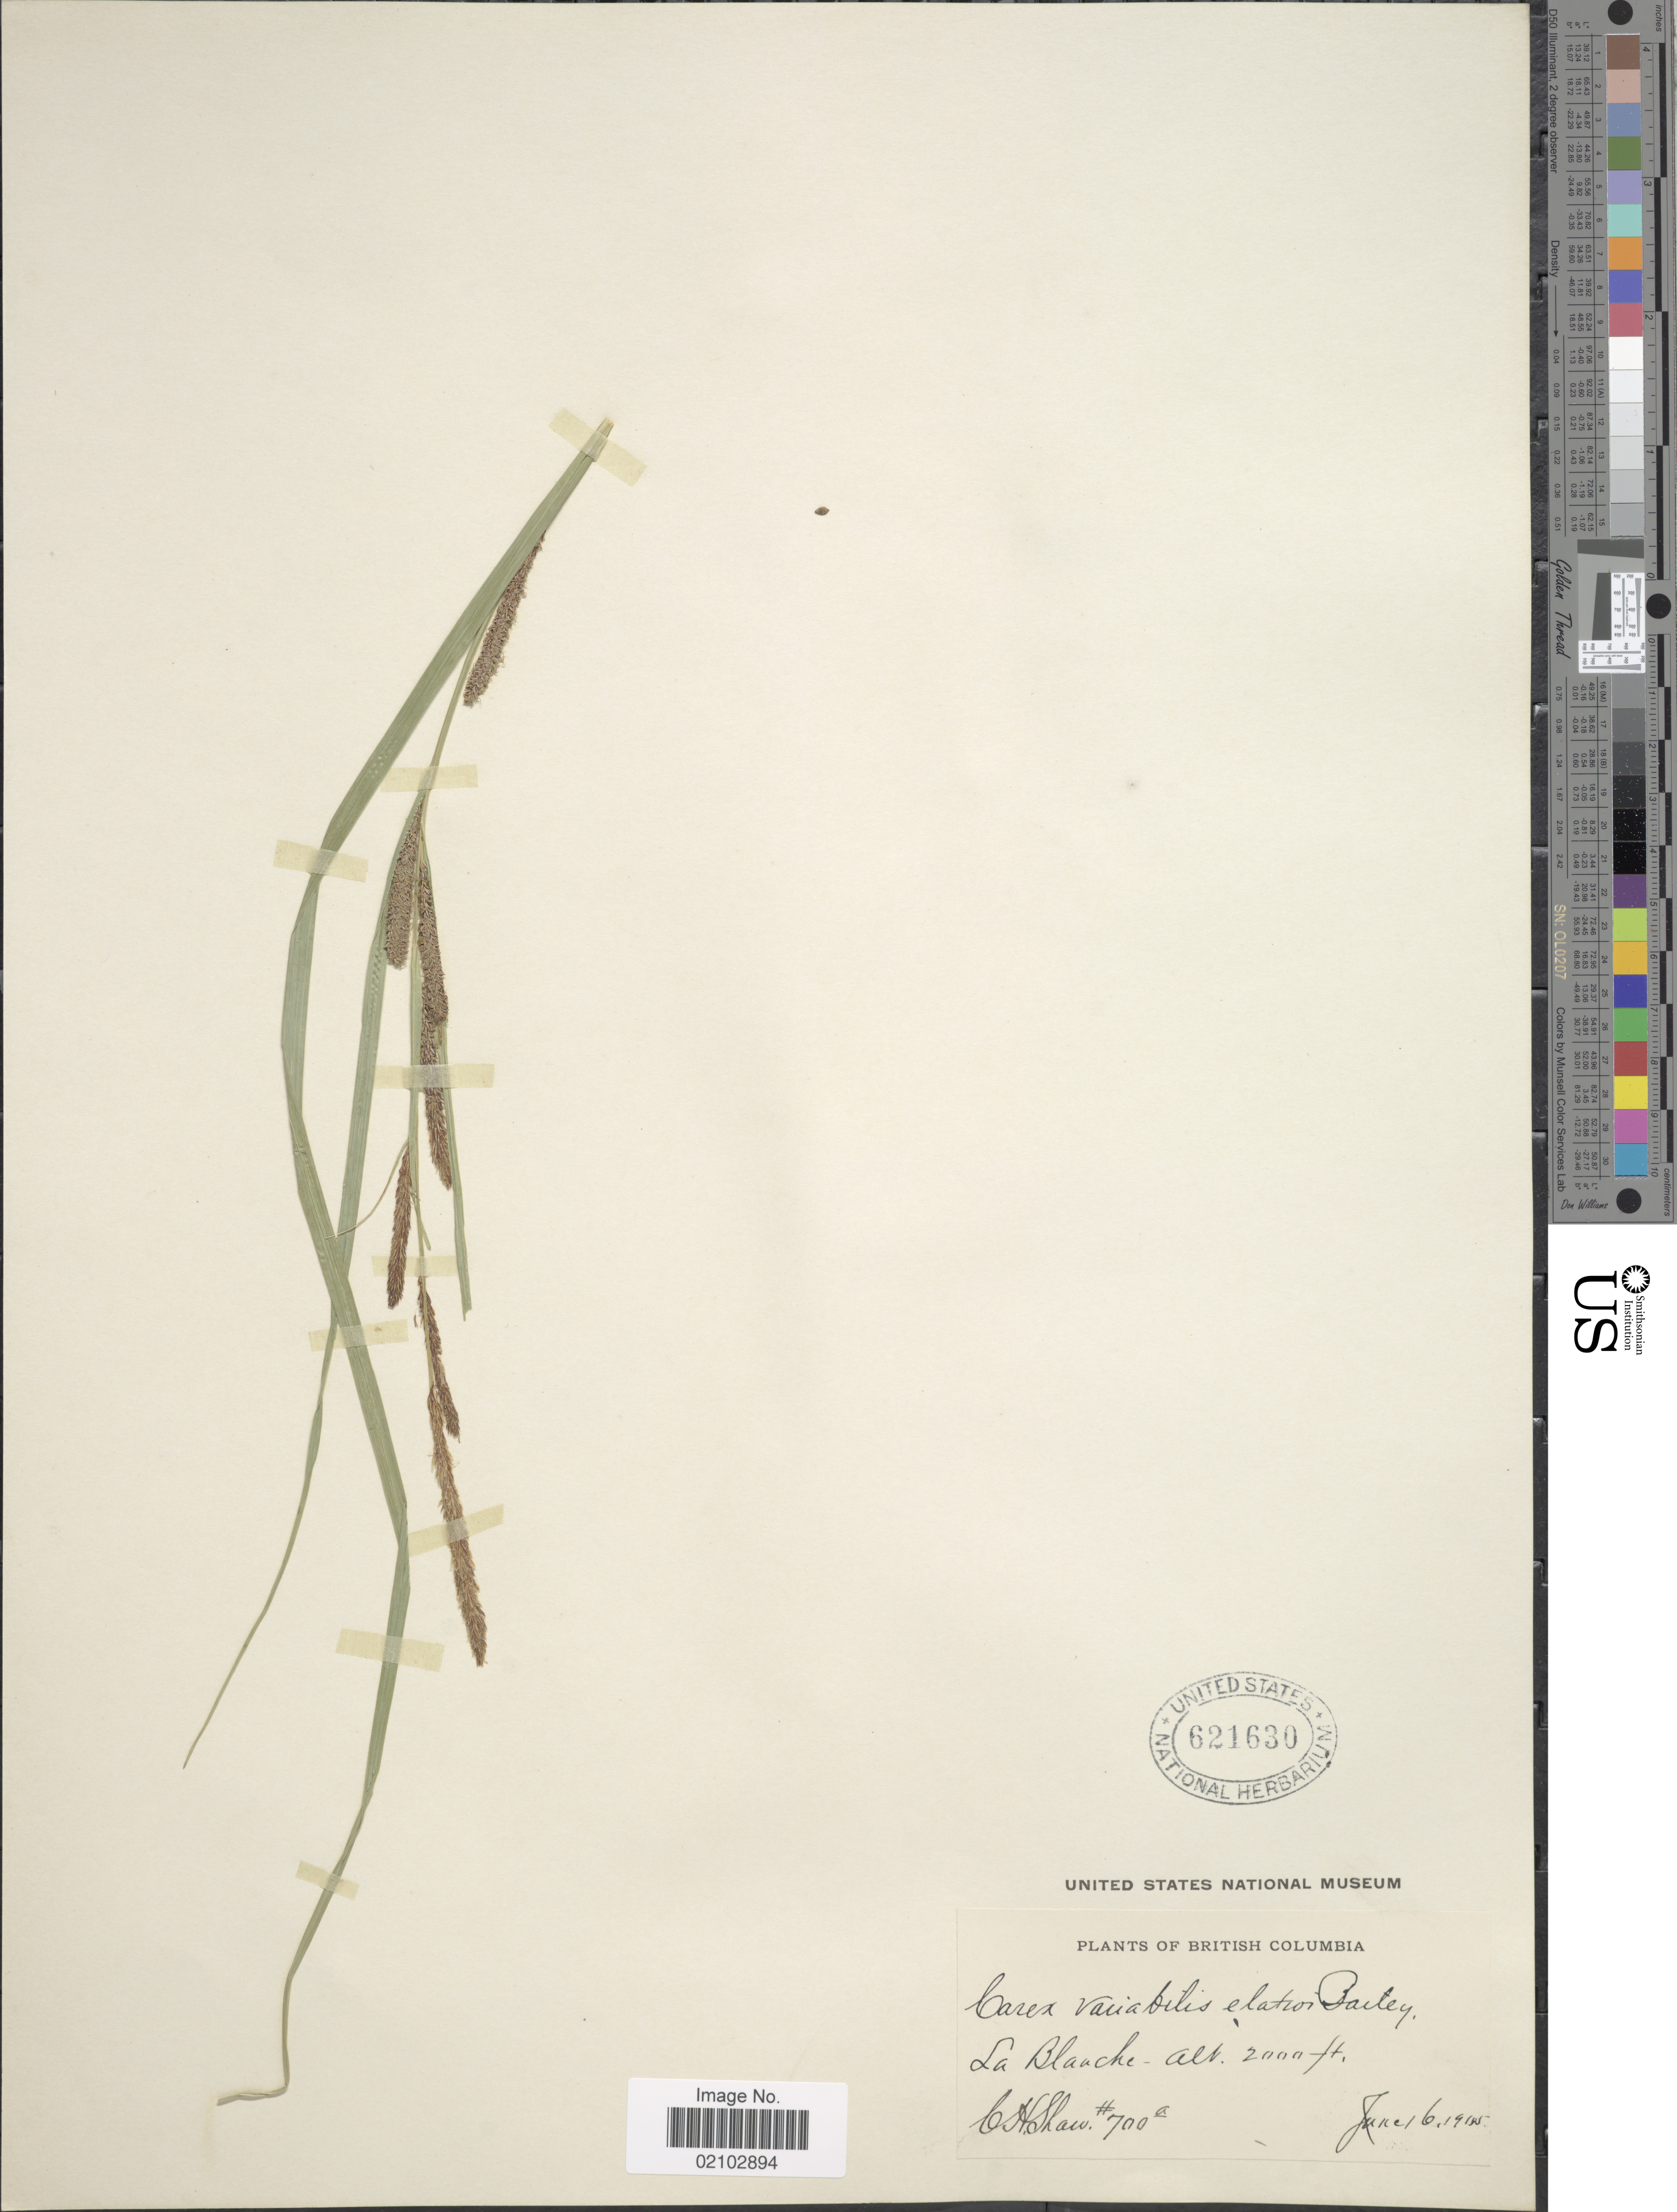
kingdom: Plantae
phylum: Tracheophyta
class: Liliopsida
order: Poales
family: Cyperaceae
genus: Carex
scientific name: Carex aquatilis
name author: Wahlenb.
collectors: C. H. Shaw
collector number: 700a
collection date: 1915-06-16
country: Canada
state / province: British Columbia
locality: La Blanche.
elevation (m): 610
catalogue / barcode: US 621630